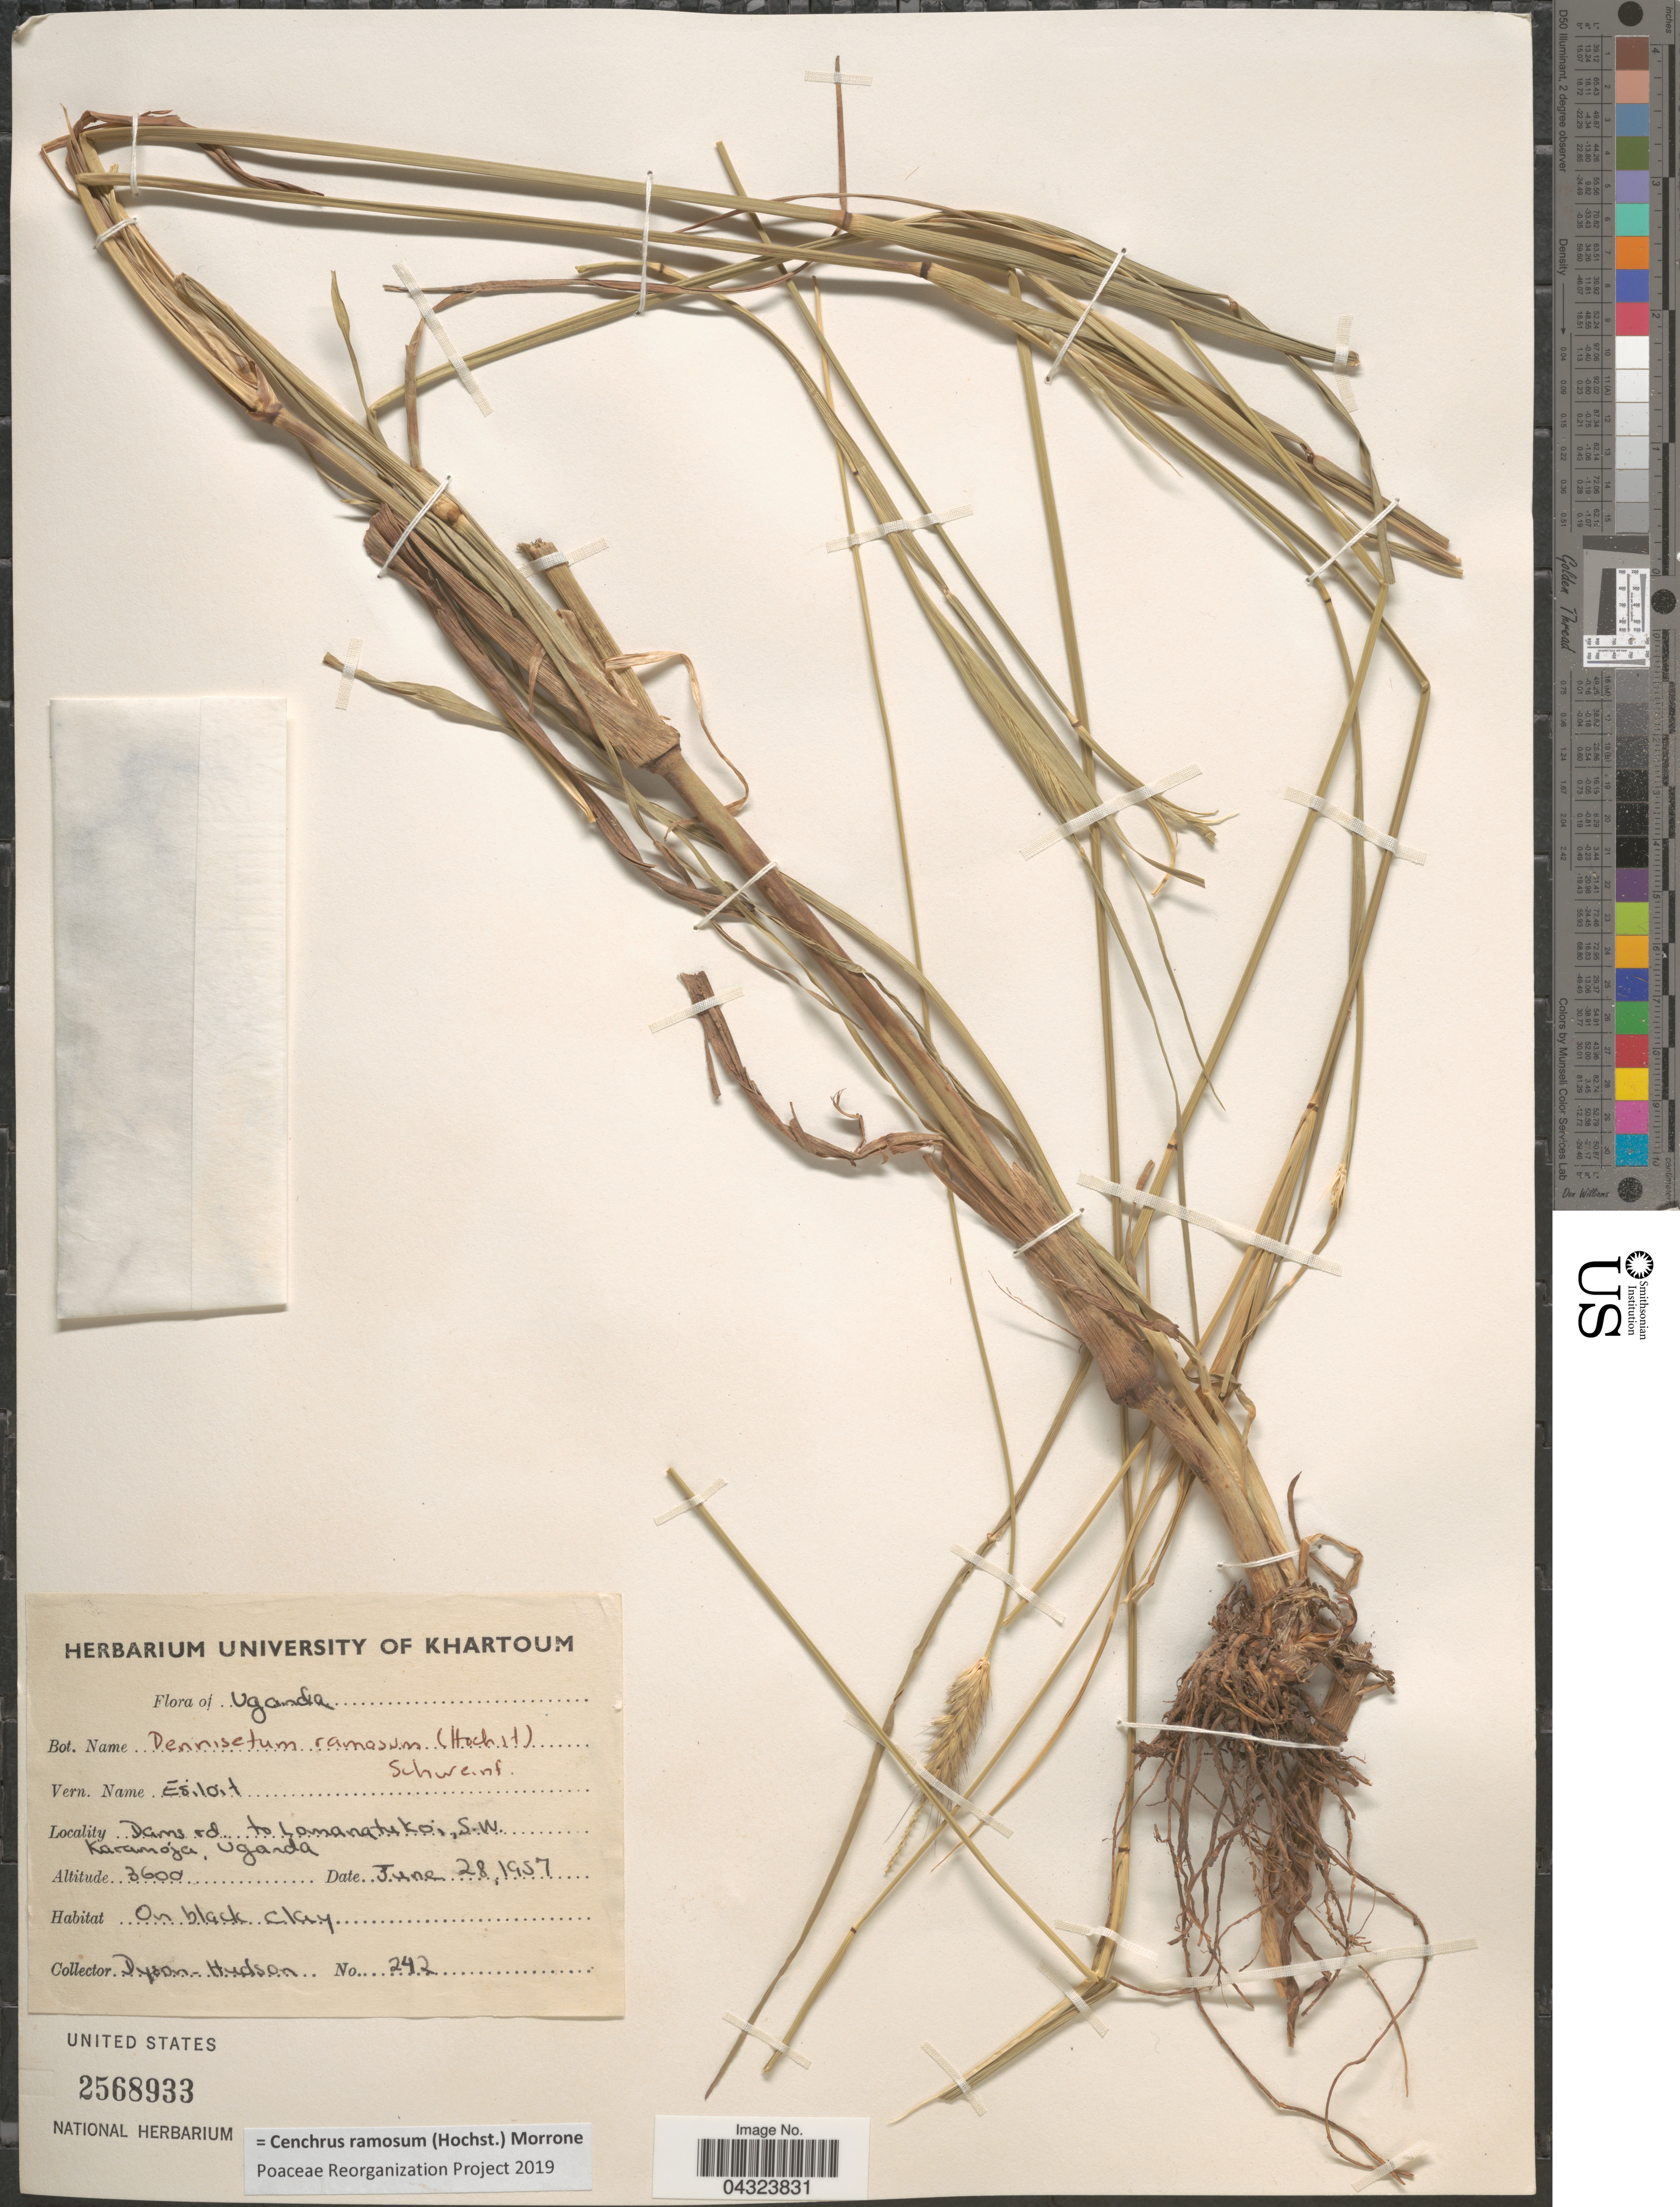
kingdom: Plantae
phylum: Tracheophyta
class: Liliopsida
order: Poales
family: Poaceae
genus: Cenchrus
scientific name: Cenchrus ramosum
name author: (Hochst.) Morrone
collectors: Dyson-Hudson, --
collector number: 242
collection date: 1957-06-28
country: Uganda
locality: Dams rd. to Lanangtiko; S-W. Karanoja.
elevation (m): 1097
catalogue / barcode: US 2568933